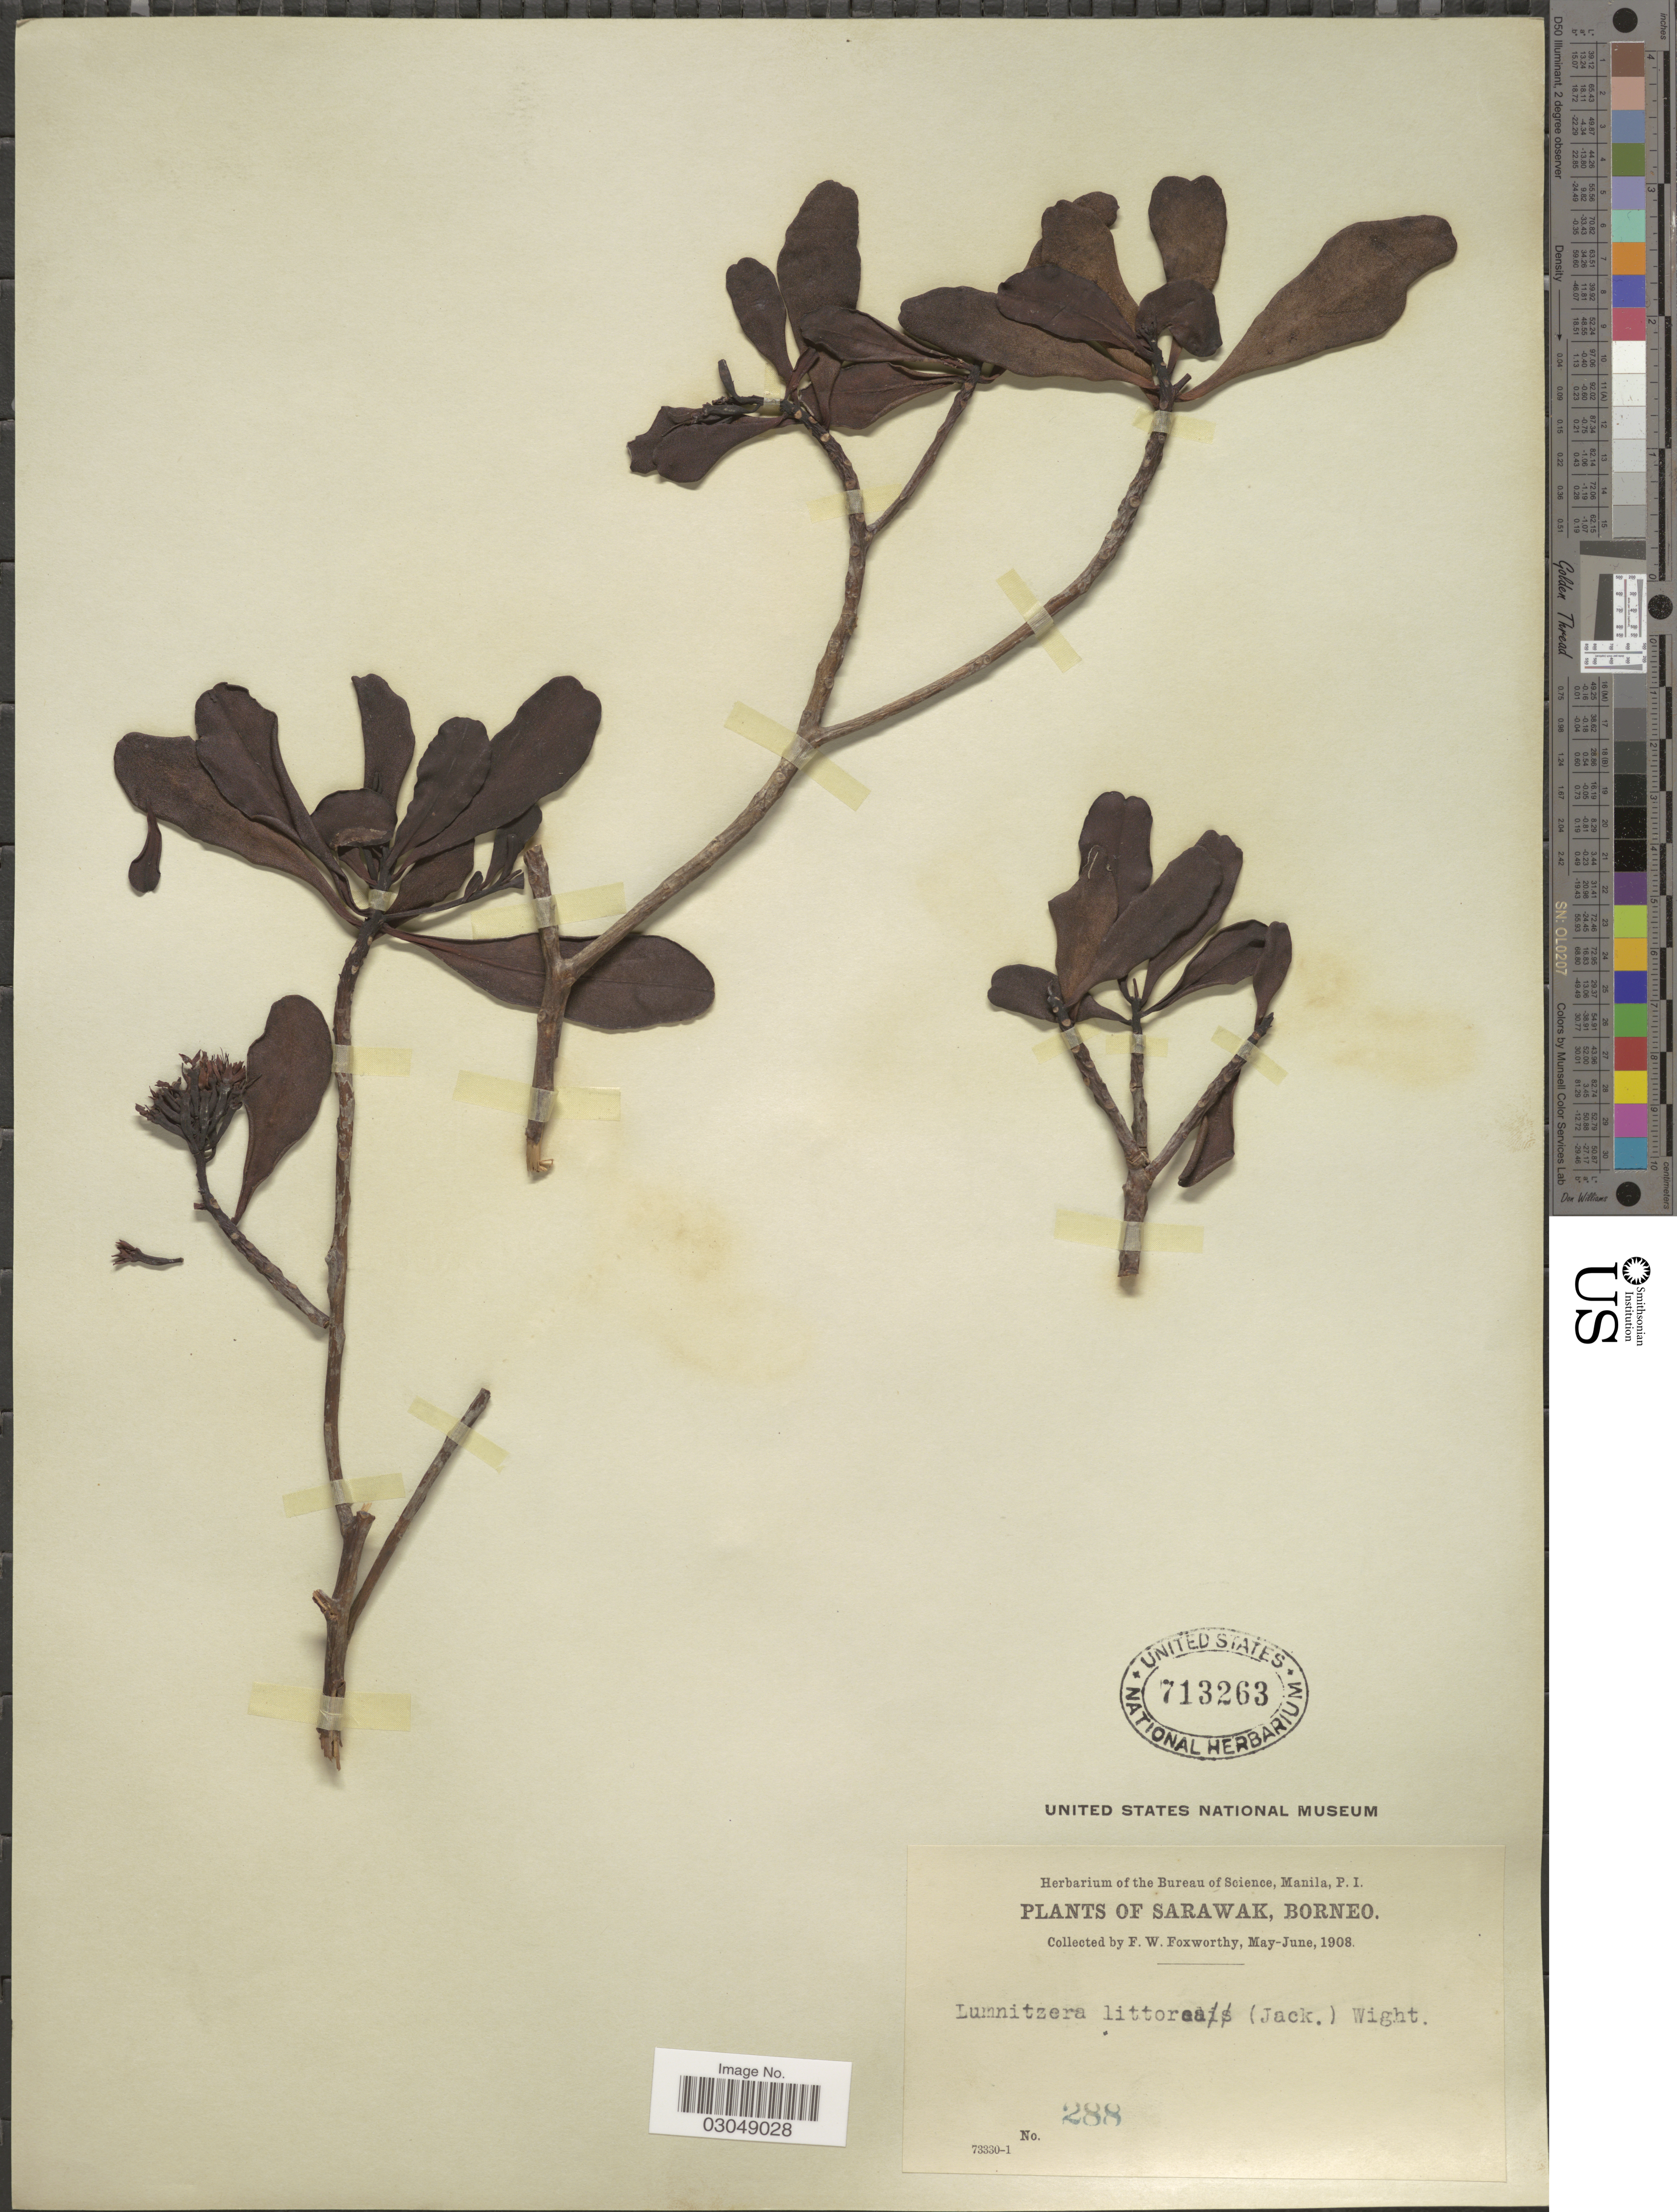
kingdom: Plantae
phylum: Tracheophyta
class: Magnoliopsida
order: Myrtales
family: Combretaceae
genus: Lumnitzera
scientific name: Lumnitzera littorea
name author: (Jack) Voight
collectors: F. W. Foxworthy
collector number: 288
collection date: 1908-05/1908-06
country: Malaysia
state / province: Sarawak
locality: Borneo.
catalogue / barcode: US 713263